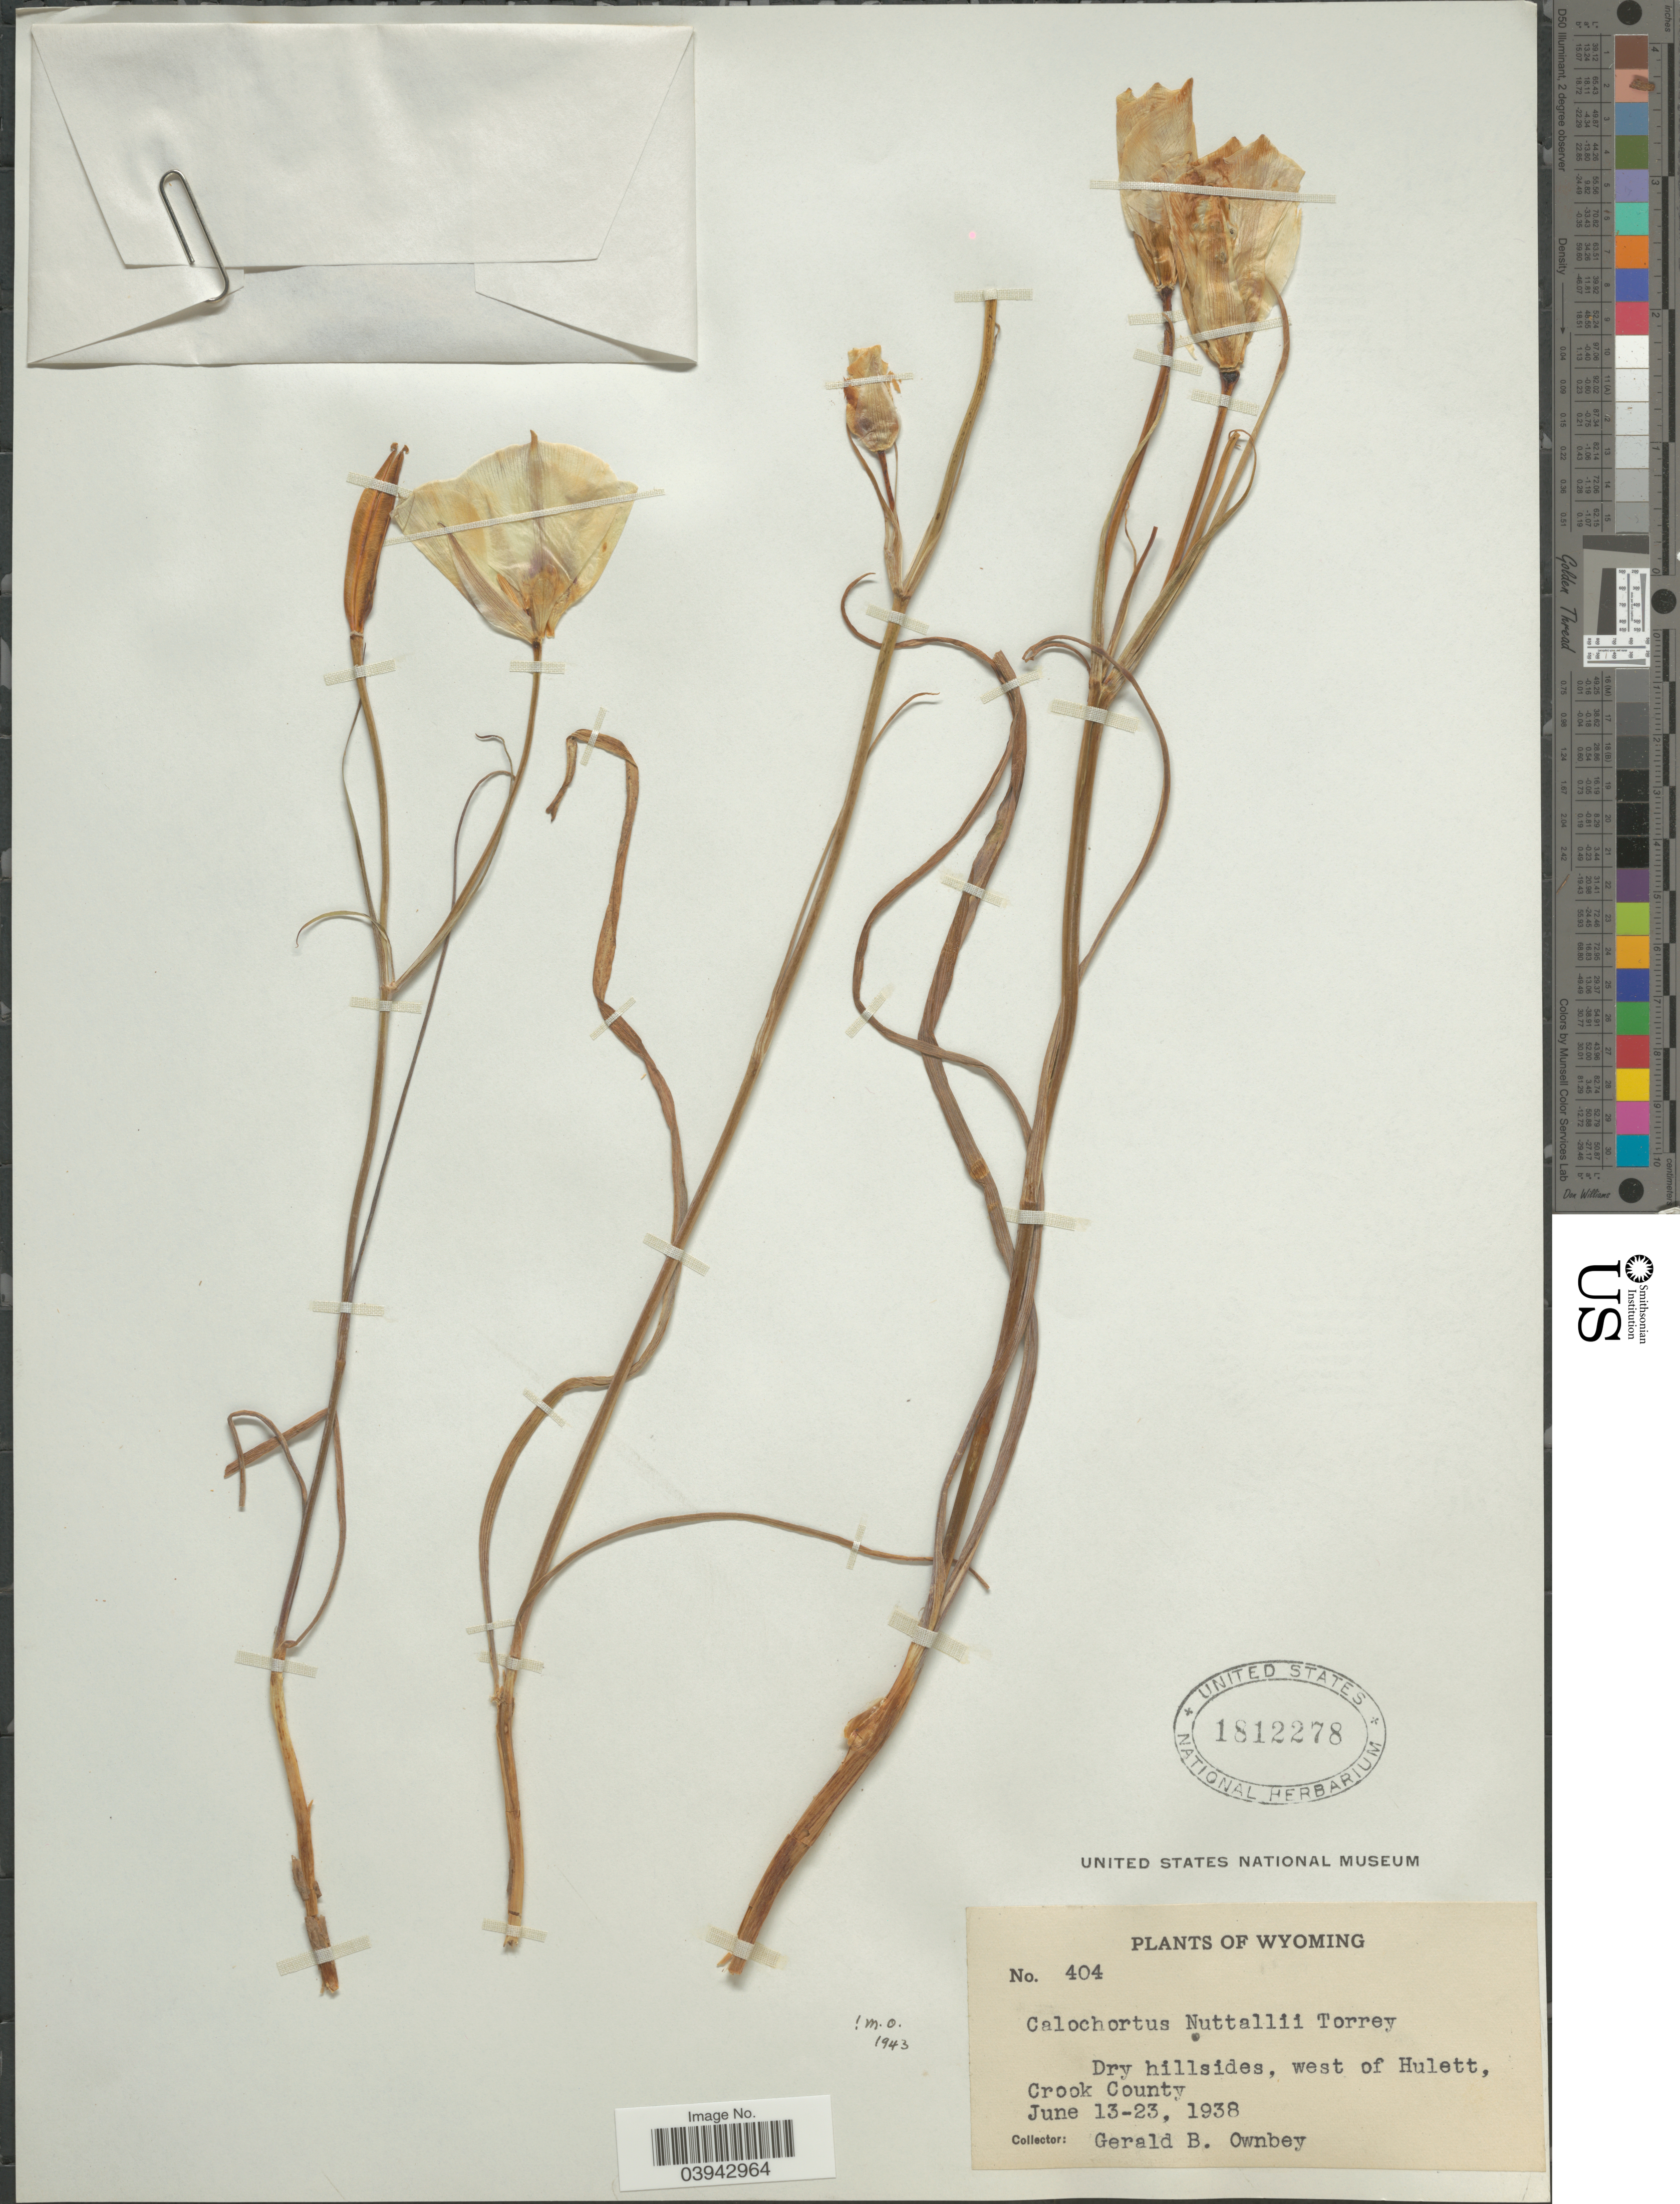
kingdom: Plantae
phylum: Tracheophyta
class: Liliopsida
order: Liliales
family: Liliaceae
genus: Calochortus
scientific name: Calochortus nuttallii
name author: Torr.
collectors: G. B. Ownbey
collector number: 404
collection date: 1938-06-13/1938-06-23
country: United States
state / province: Wyoming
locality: West of Hulett, Crook County.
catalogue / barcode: US 1812278